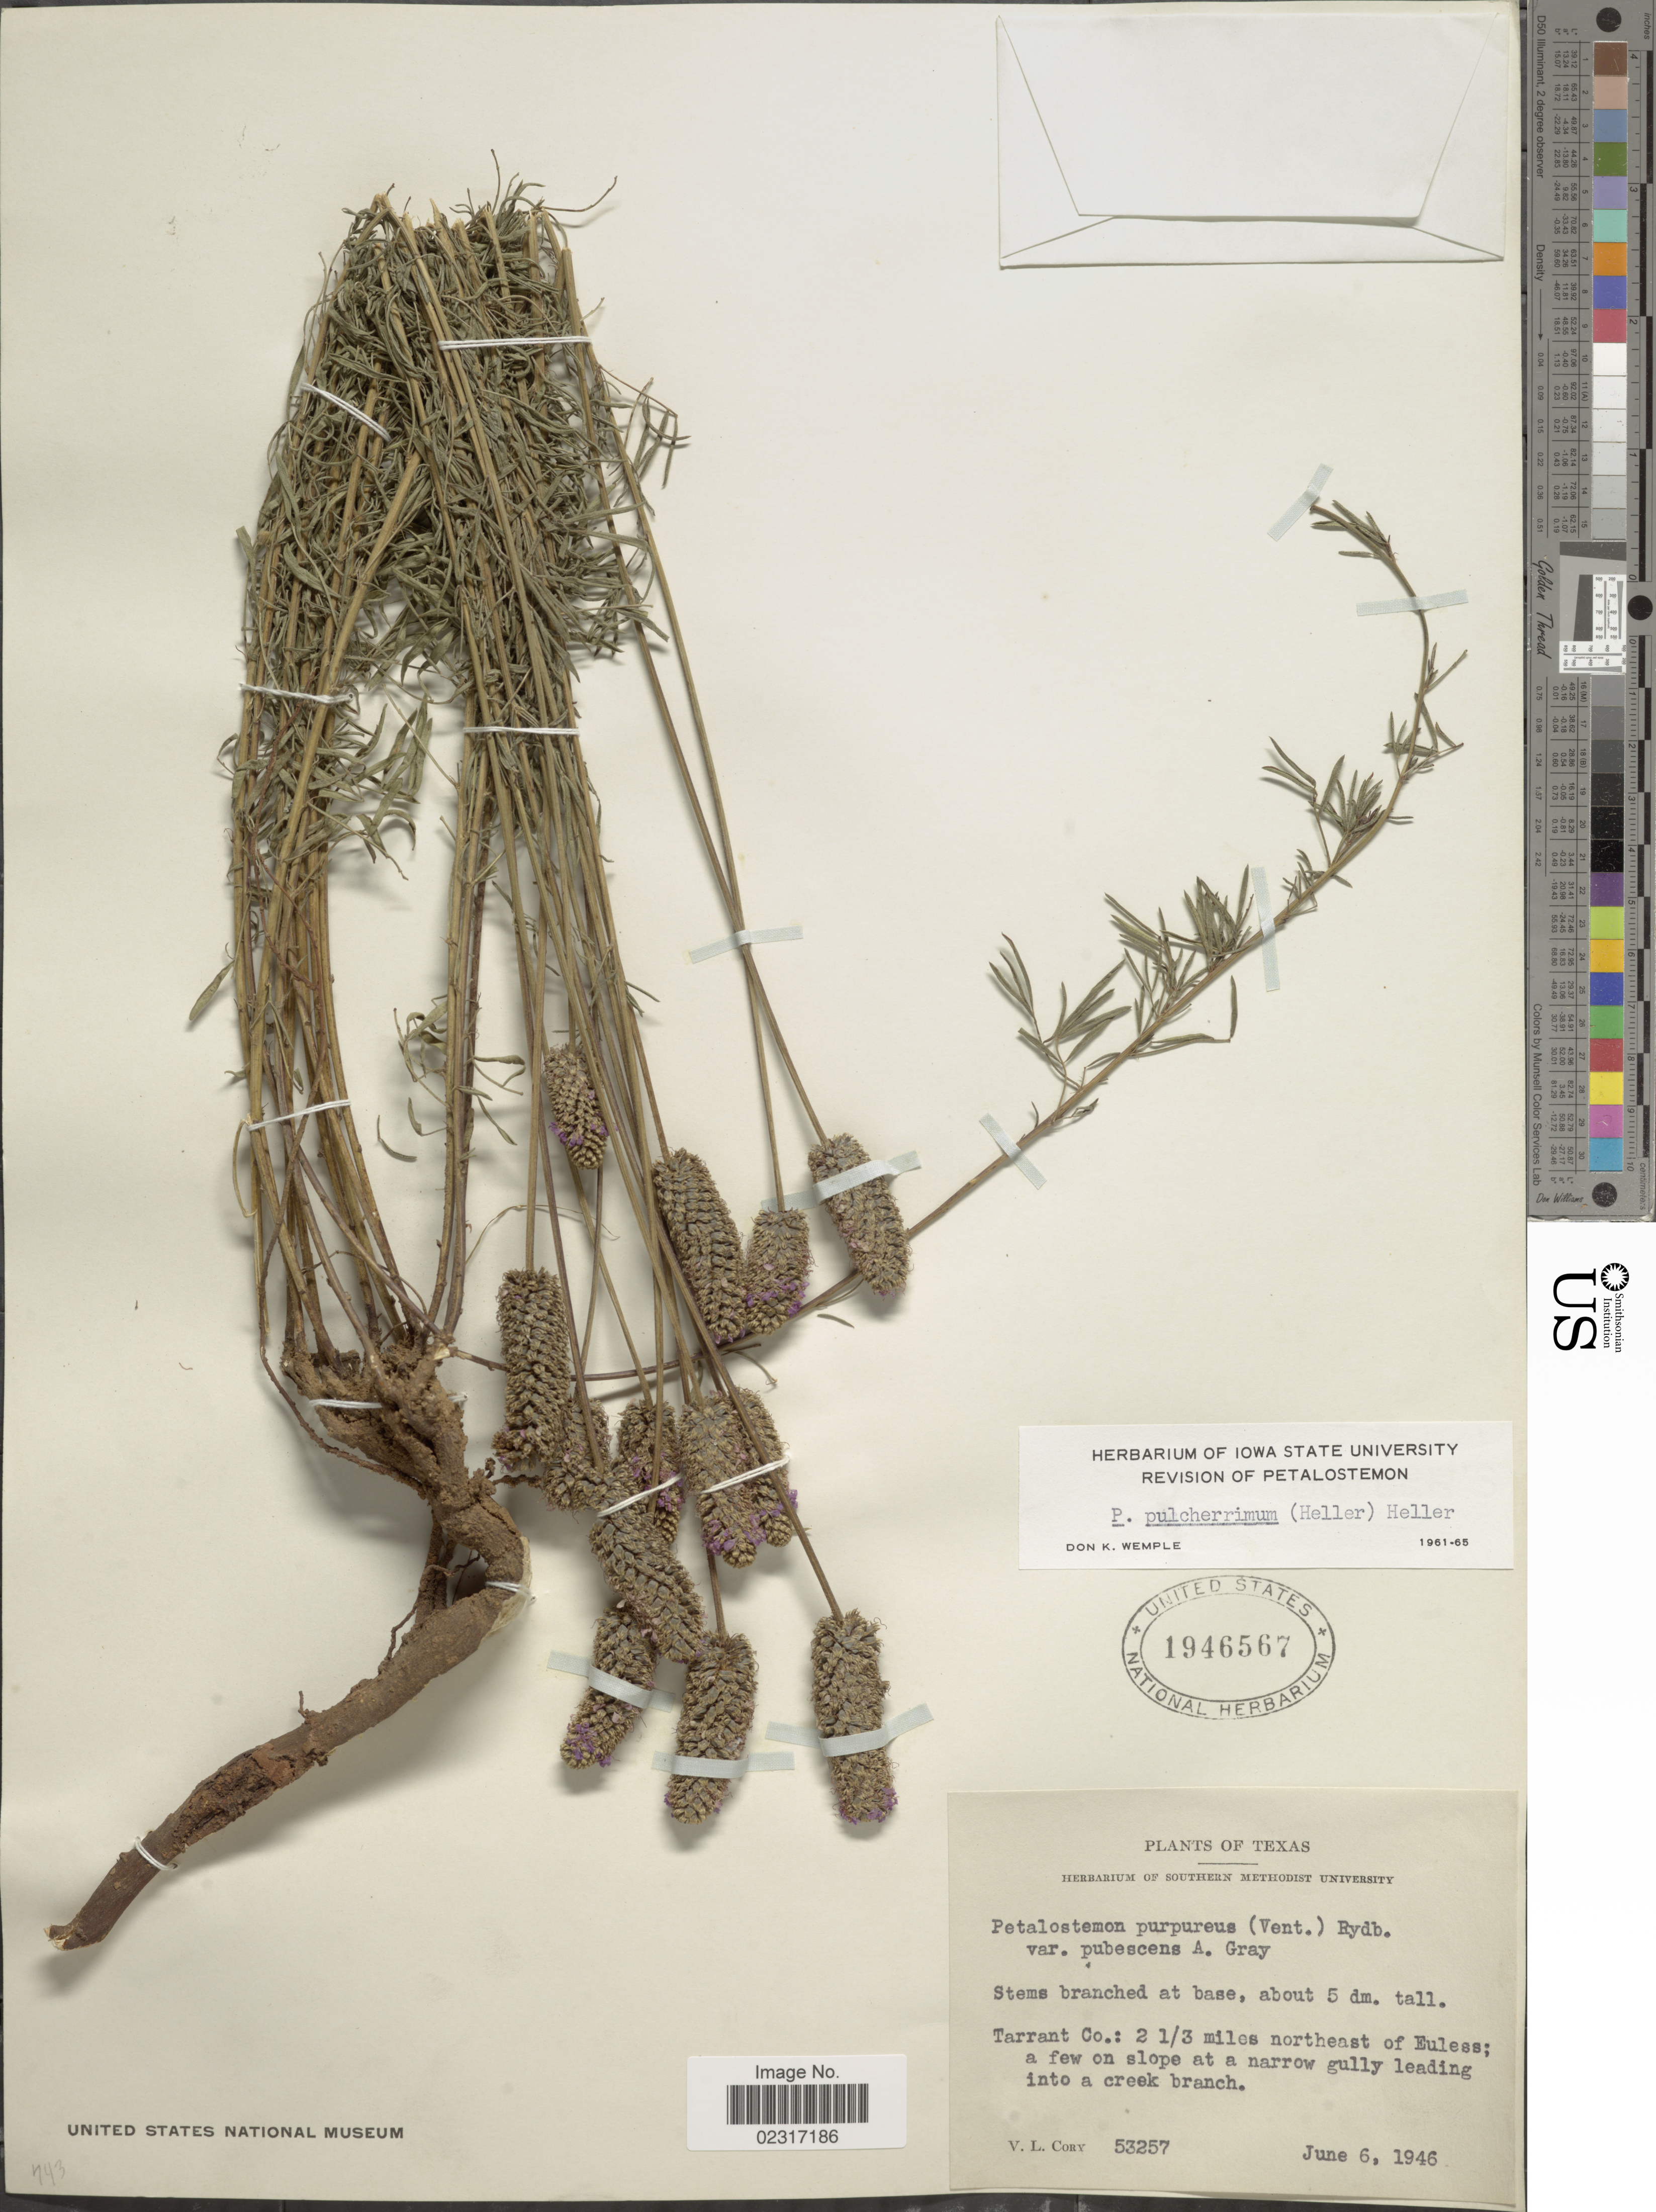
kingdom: Plantae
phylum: Tracheophyta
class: Magnoliopsida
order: Fabales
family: Fabaceae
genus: Dalea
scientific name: Dalea compacta var. pubescens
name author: (A. Gray) Barneby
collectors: V. Cory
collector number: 53257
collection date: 1946-06-06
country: United States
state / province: Texas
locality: Tarrant Co.: 2 1/3 miles northeast of Euless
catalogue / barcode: US 1946567